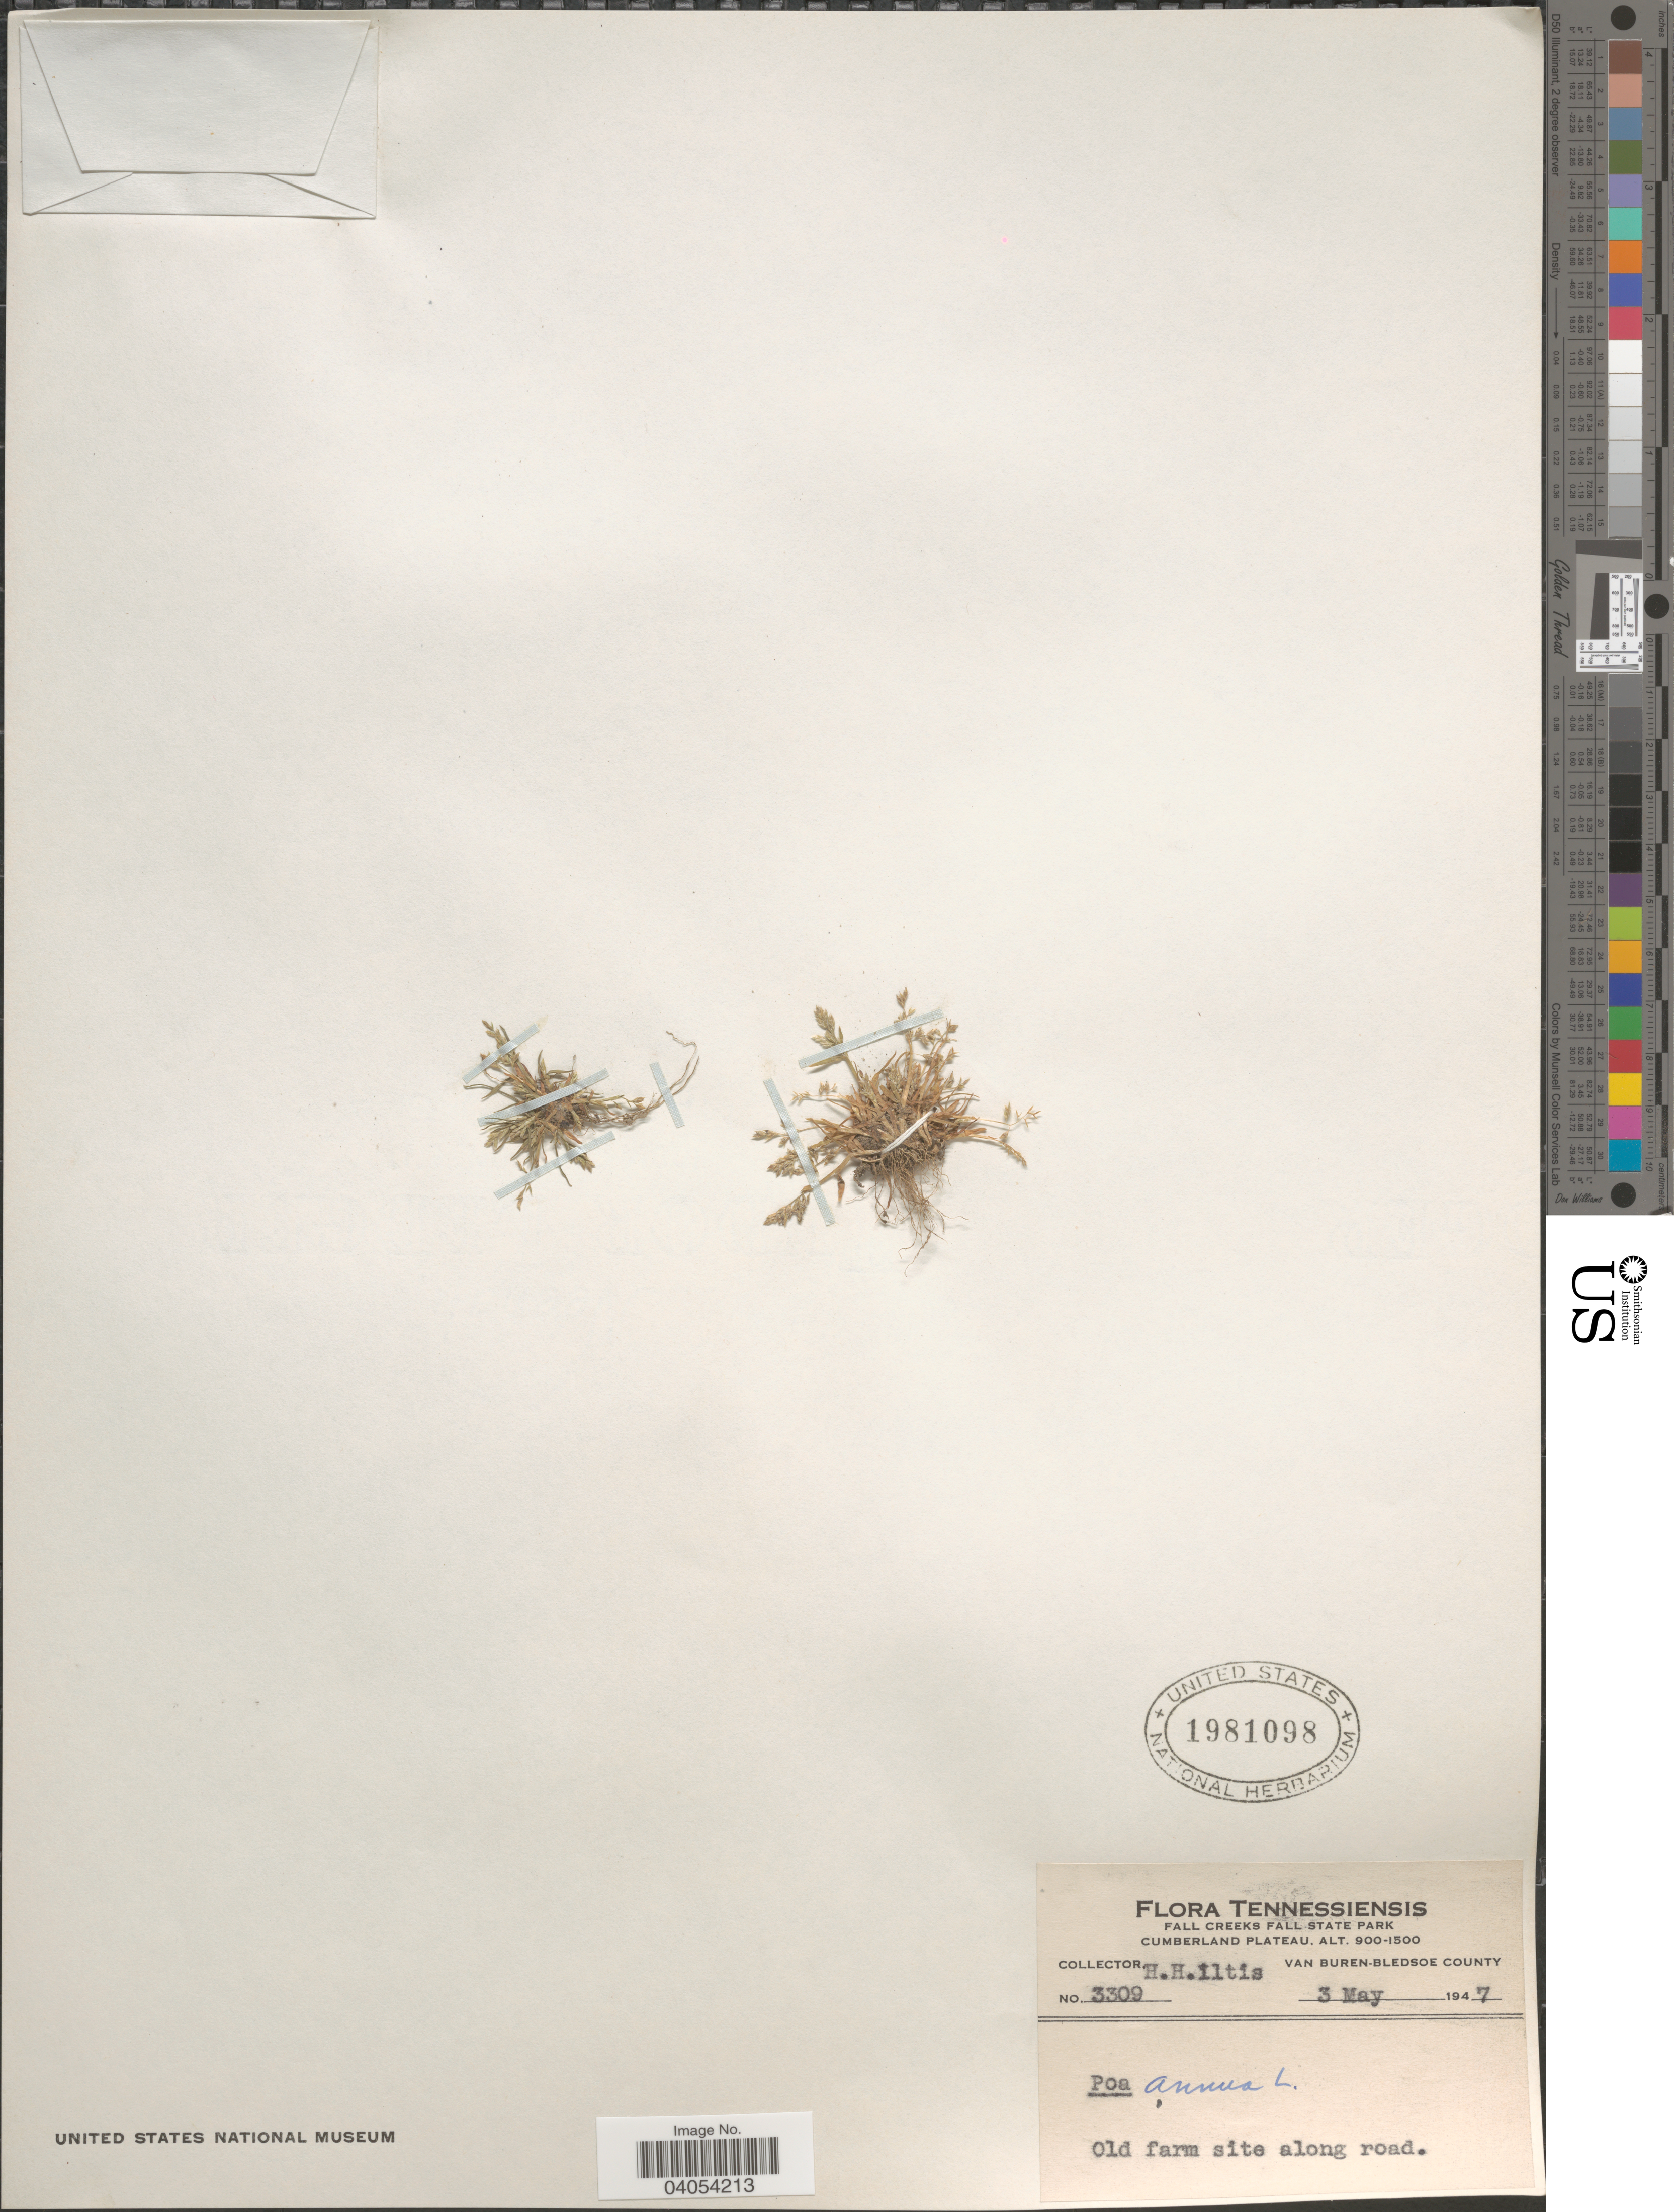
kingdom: Plantae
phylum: Tracheophyta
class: Liliopsida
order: Poales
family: Poaceae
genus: Poa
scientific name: Poa annua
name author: L.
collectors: H. H. Iltis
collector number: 3309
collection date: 1947-05-03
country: United States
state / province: Tennessee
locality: Fall Creeks Fall State Park. Cumberland Plateau. Van Buren-Bledsoe County. Old farm site along road.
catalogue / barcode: US 1981098